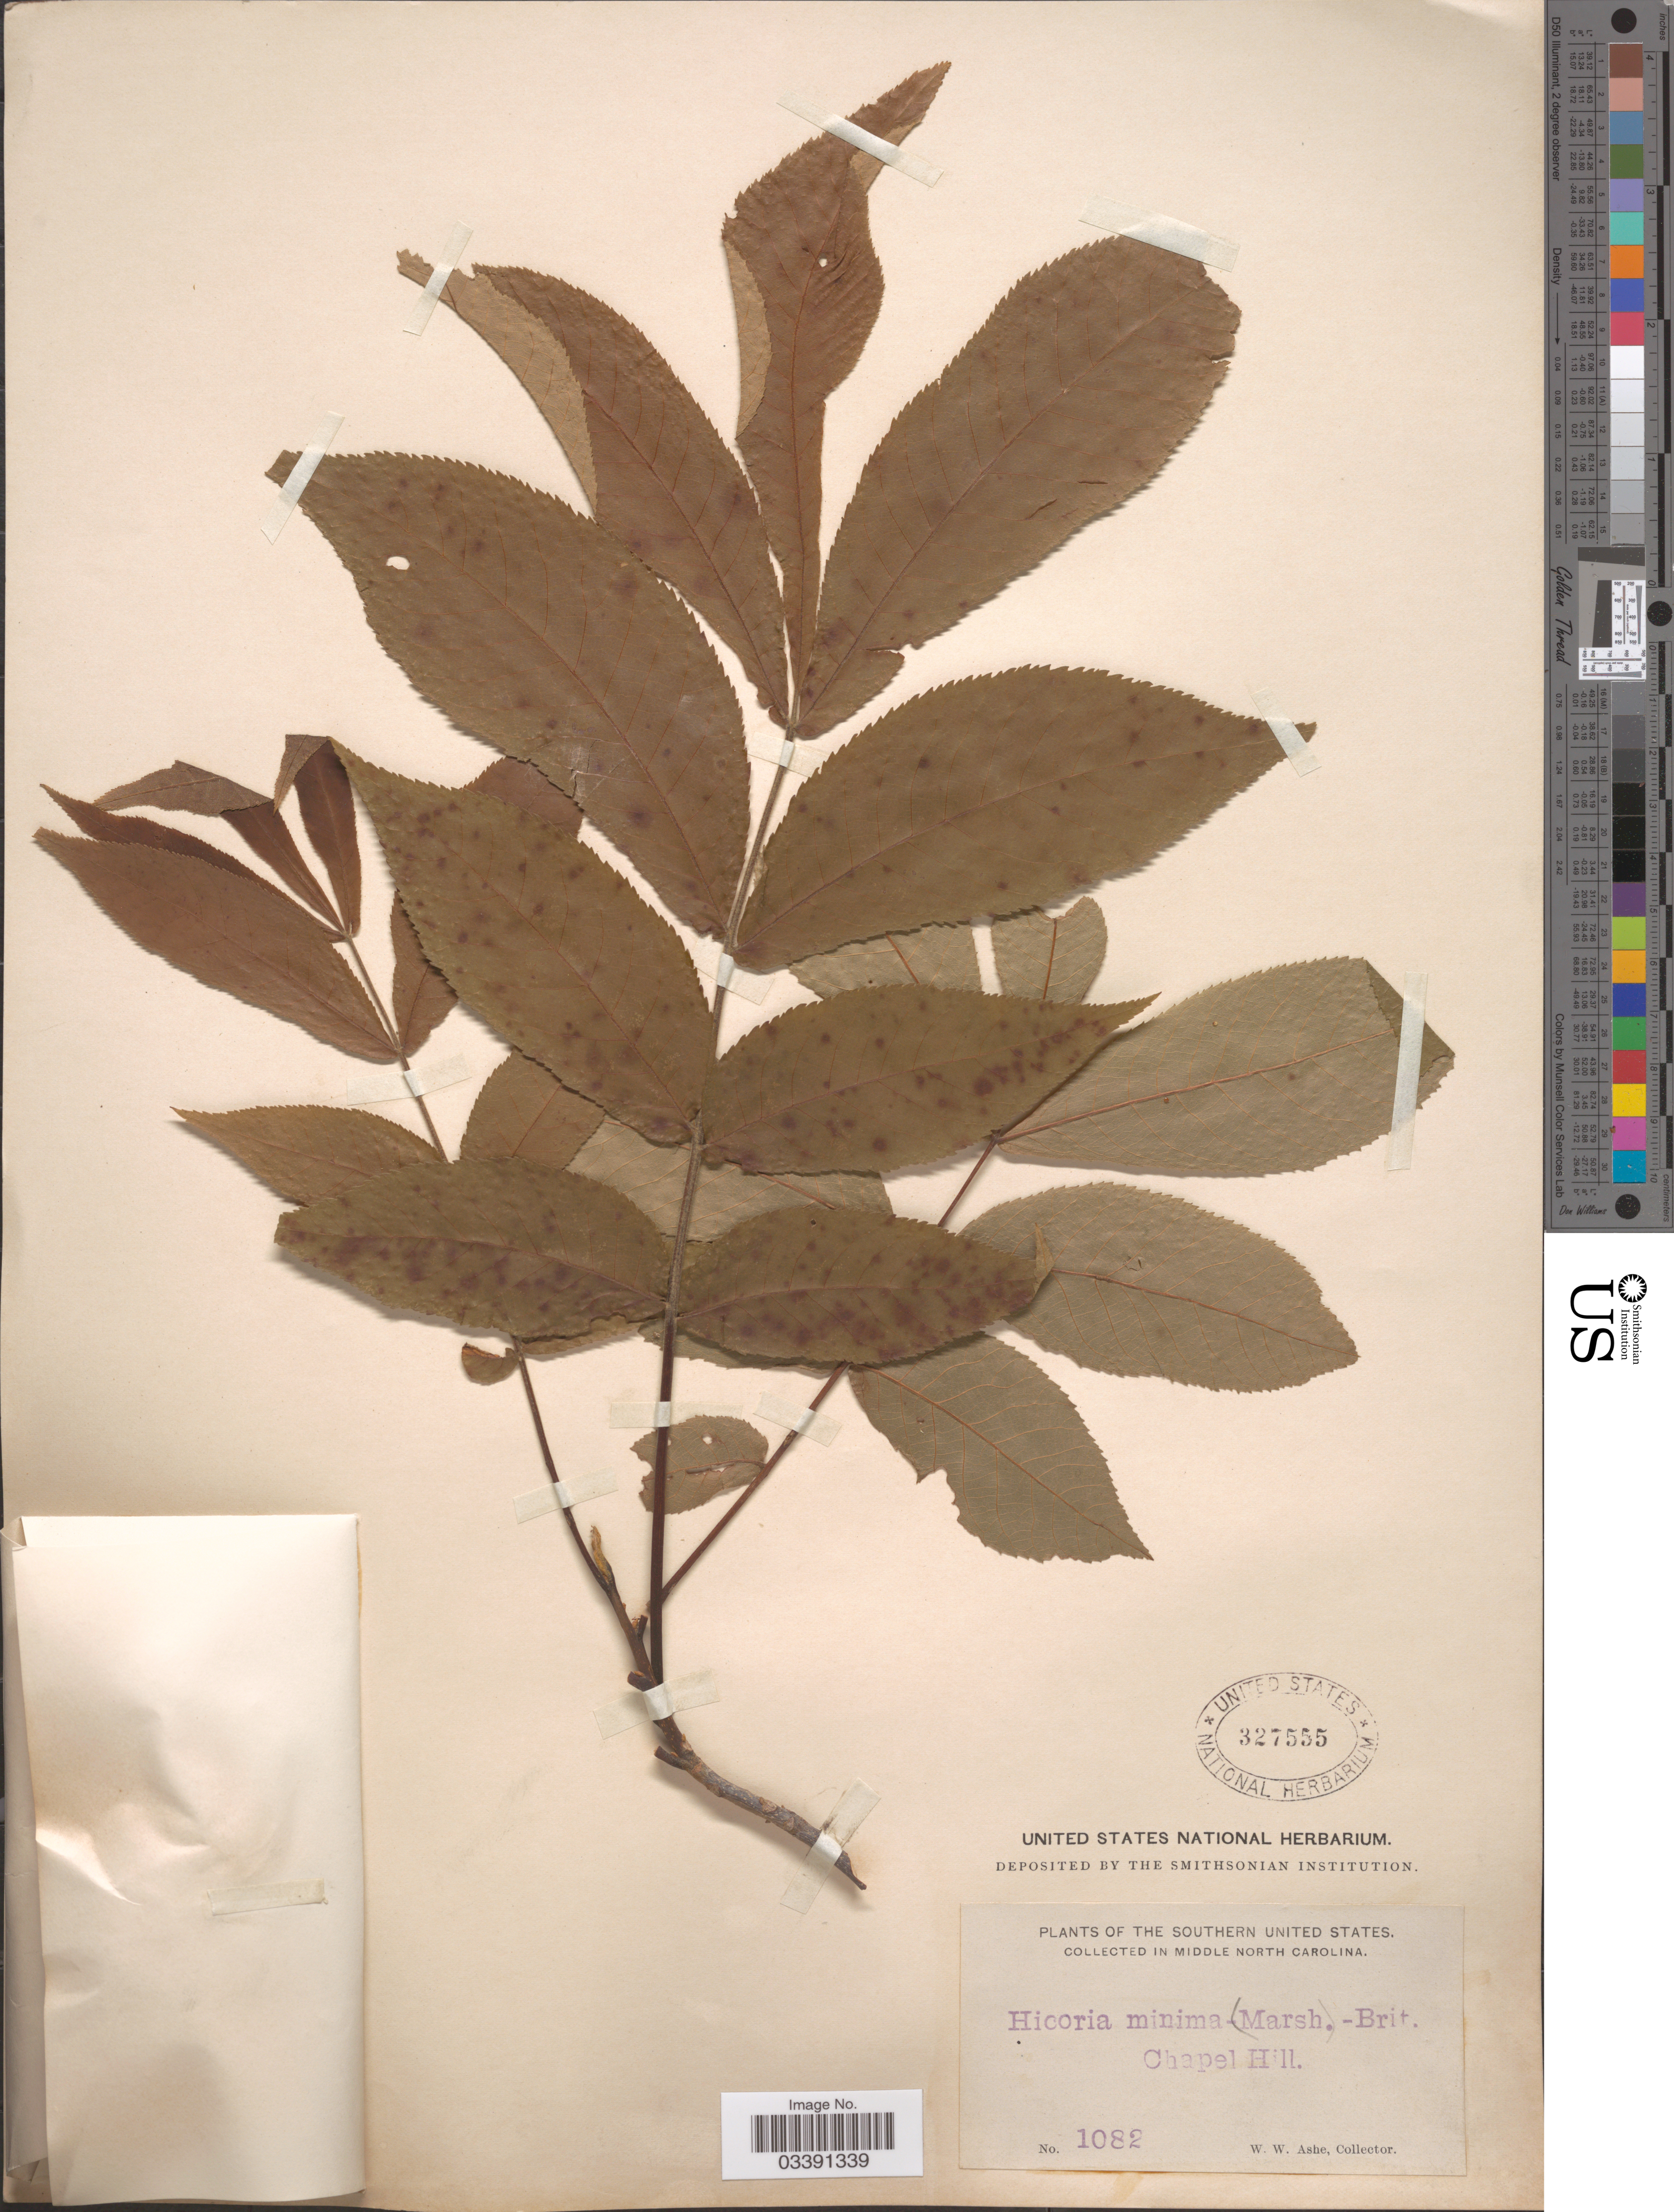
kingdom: Plantae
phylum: Tracheophyta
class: Magnoliopsida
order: Fagales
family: Juglandaceae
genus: Carya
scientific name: Carya cordiformis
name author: (Wangenh.) K. Koch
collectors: W. W. Ashe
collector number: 1082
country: United States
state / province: North Carolina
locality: Southern United States. Middle North Carolina. Chapel Hill.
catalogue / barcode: US 327555